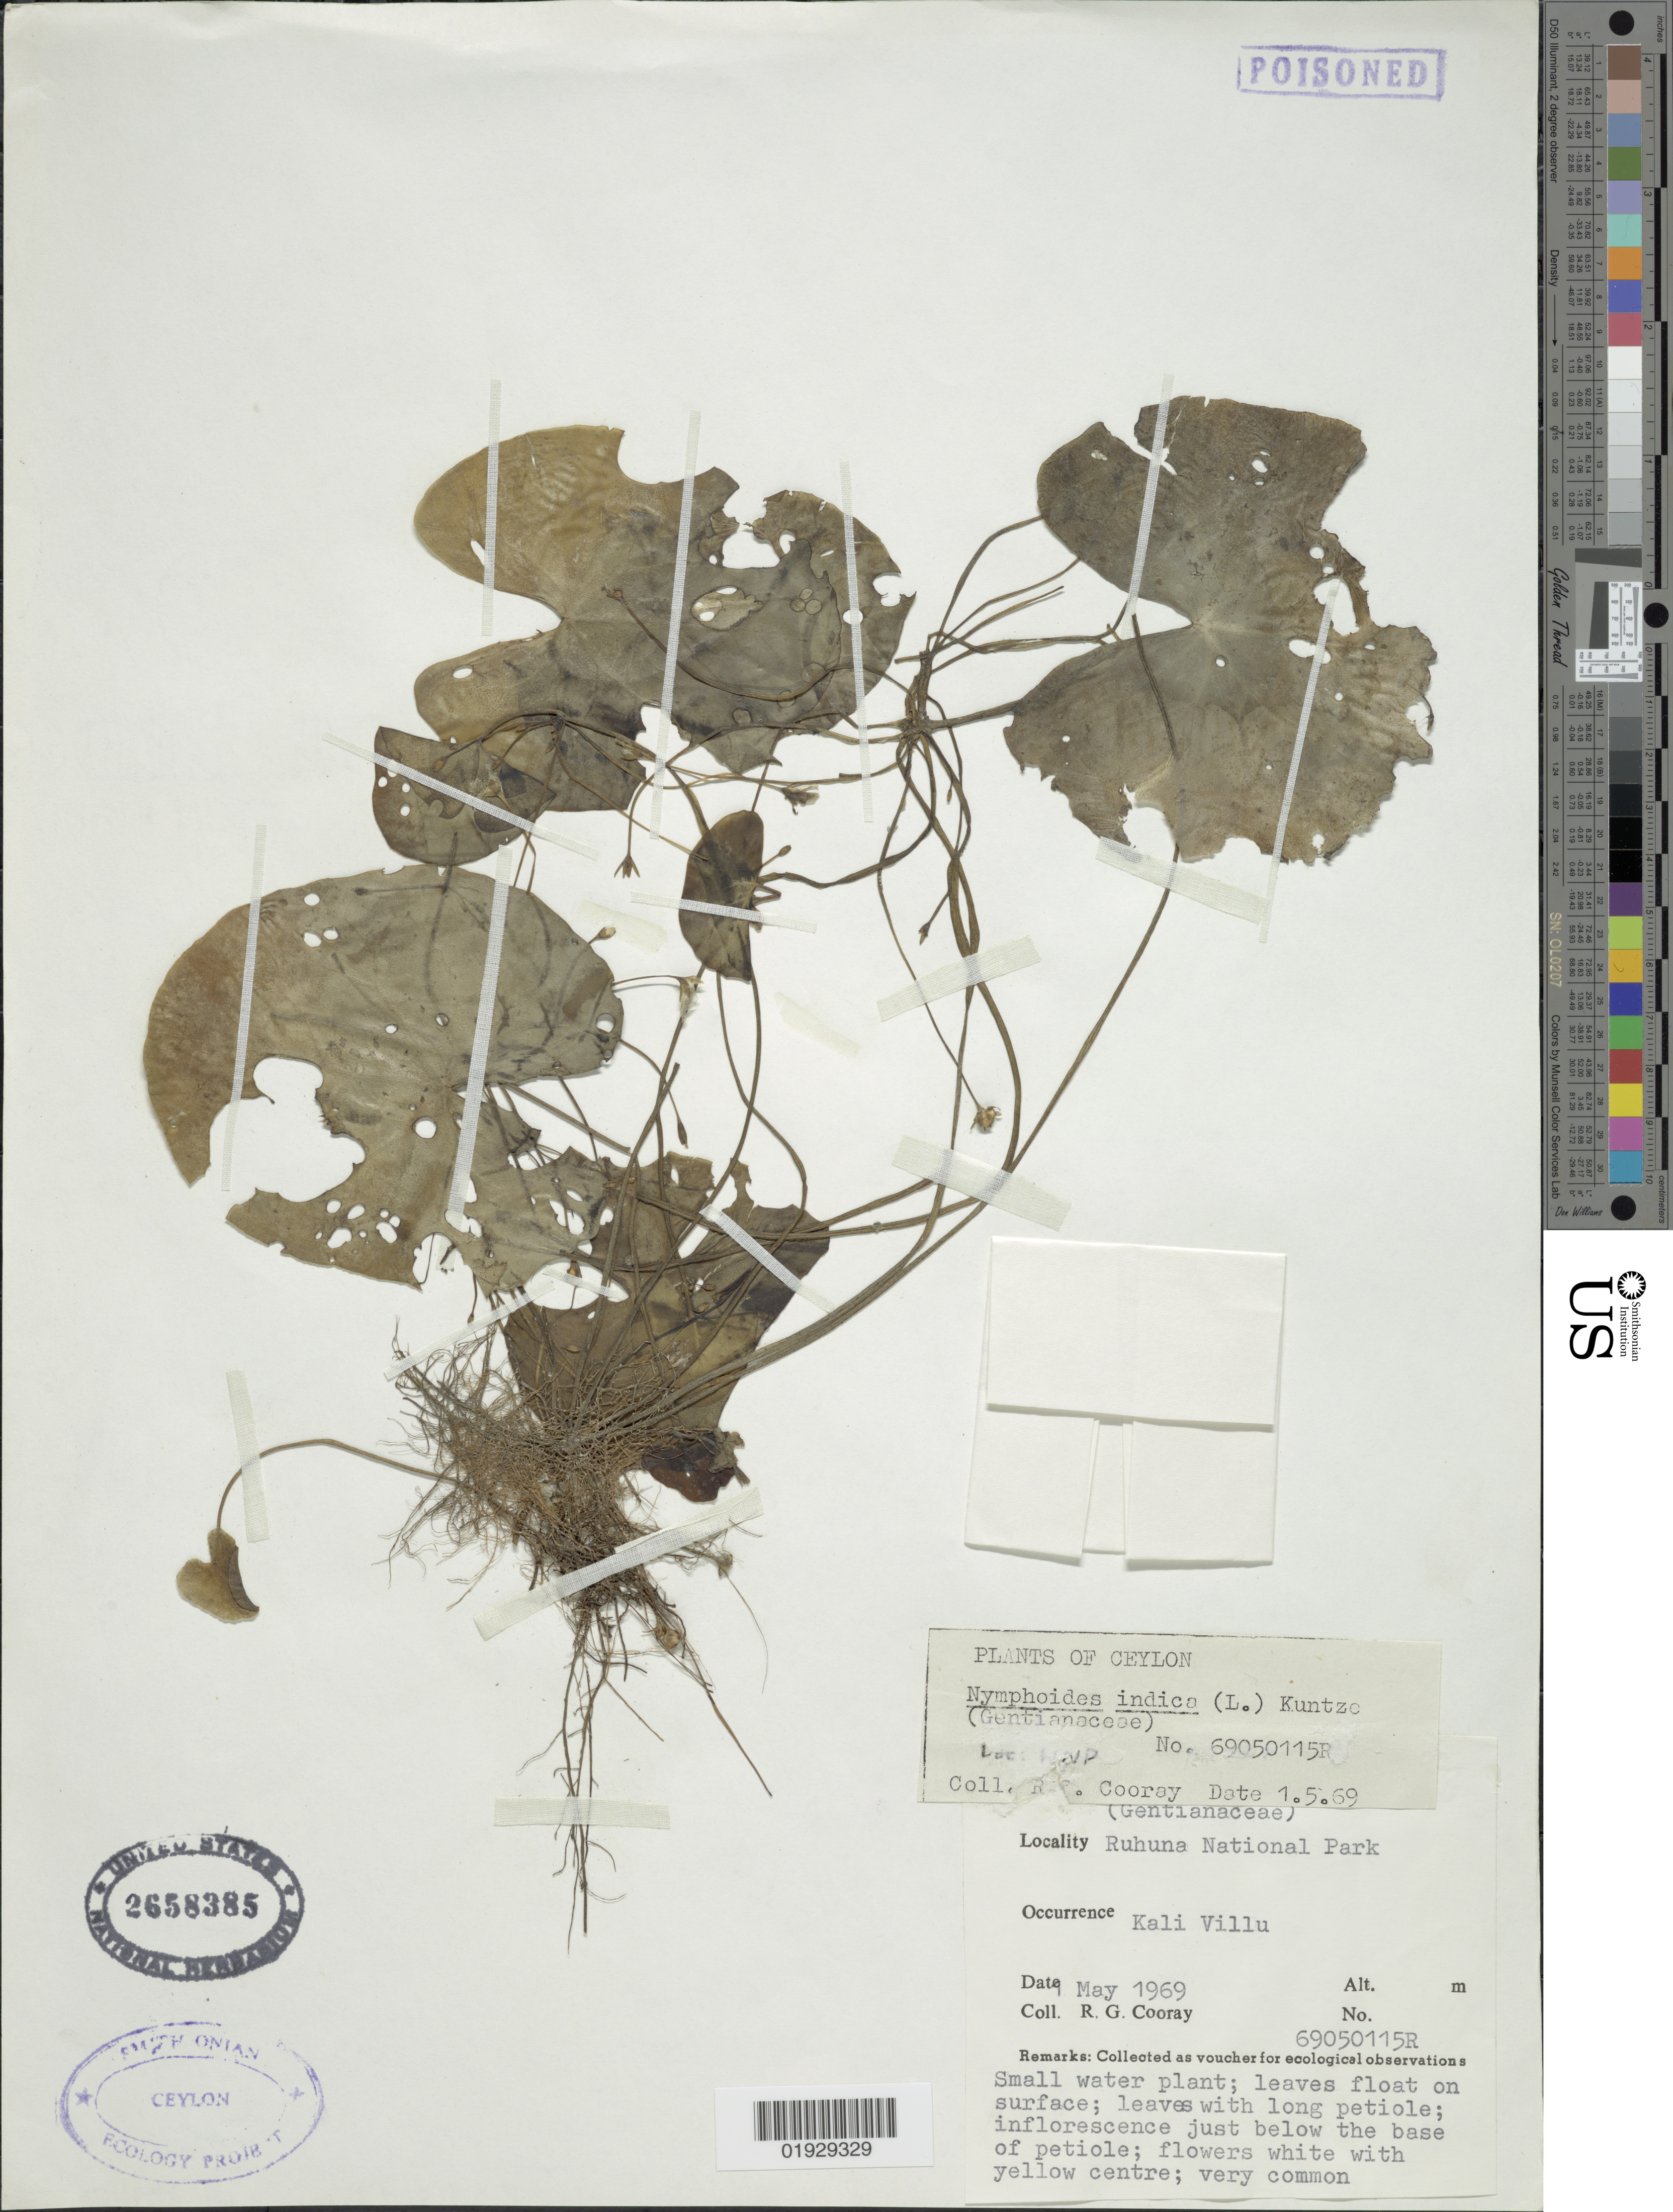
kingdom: Plantae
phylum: Tracheophyta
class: Magnoliopsida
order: Asterales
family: Menyanthaceae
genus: Nymphoides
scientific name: Nymphoides indica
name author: (L.) Kuntze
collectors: R. Cooray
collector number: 69050115R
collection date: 1969-05-01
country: Sri Lanka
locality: Ceylon. Ruhuna National Park. Kali Villu.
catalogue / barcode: US 2658385